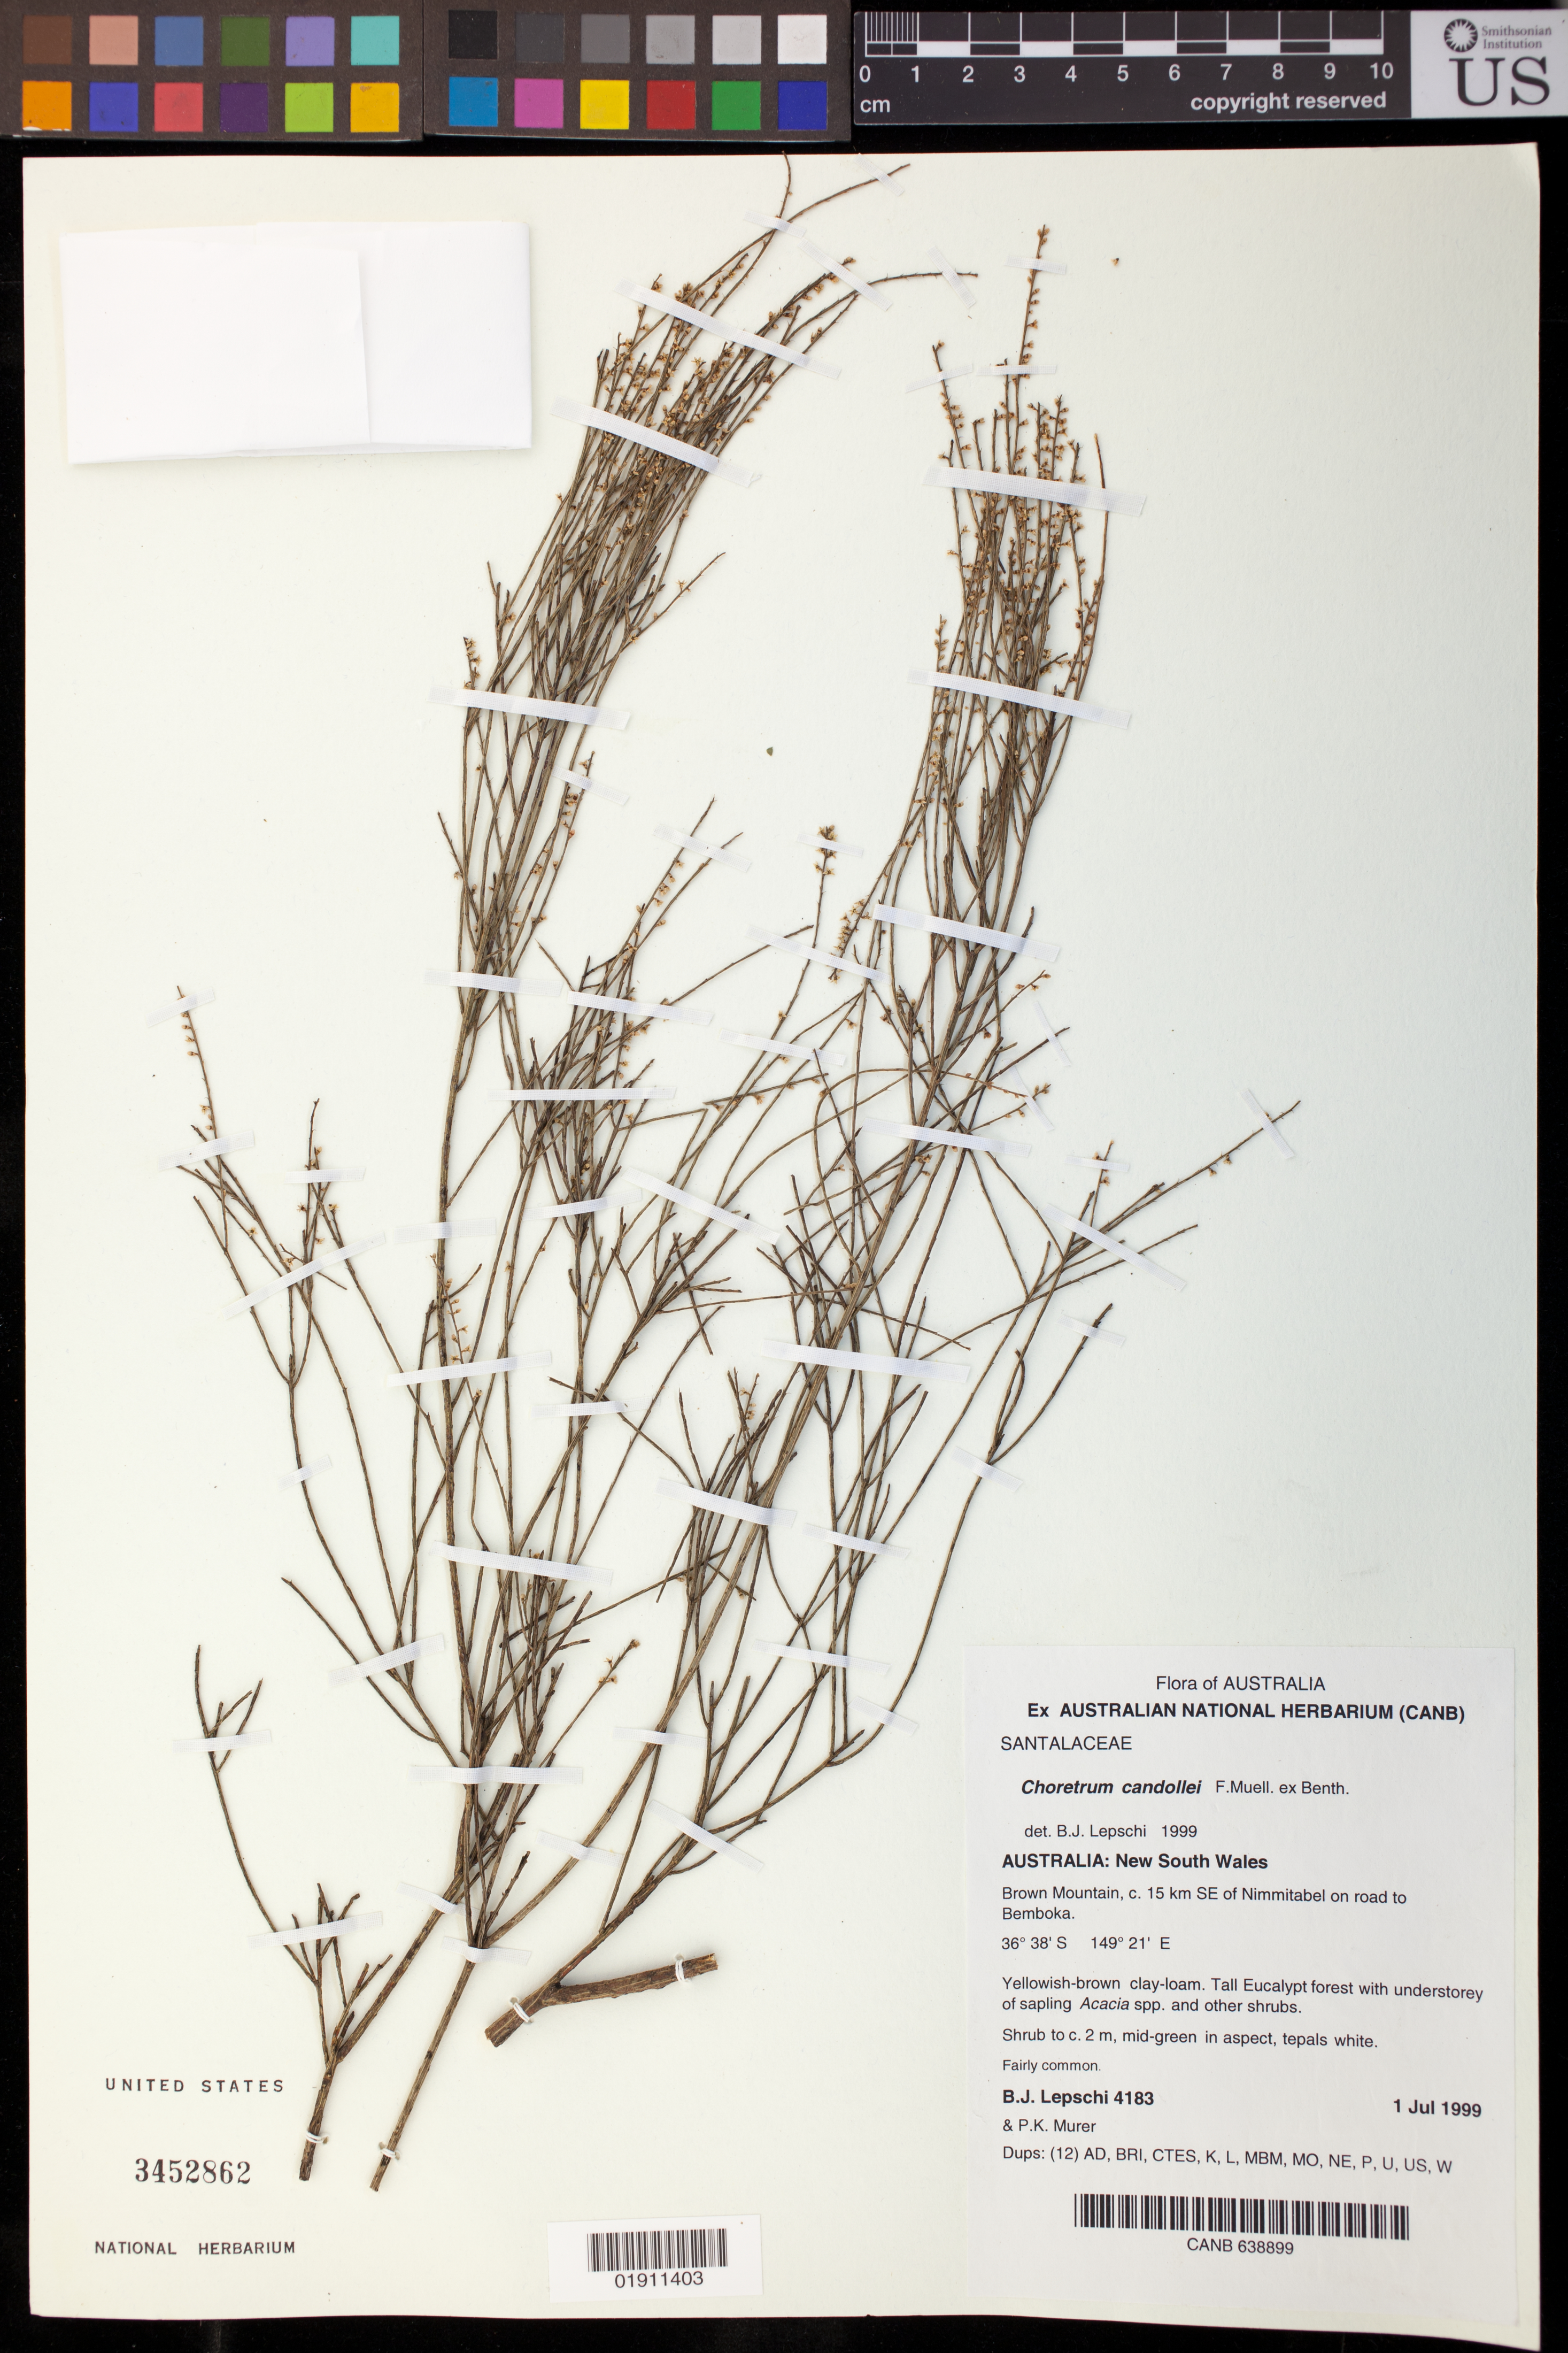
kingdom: Plantae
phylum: Tracheophyta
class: Magnoliopsida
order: Santalales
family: Amphorogynaceae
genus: Choretrum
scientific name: Choretrum candollei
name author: F. Muell. ex Benth.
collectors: B. Lepschi & P. Murer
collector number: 4183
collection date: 1999-07-01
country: Australia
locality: Brown Mountain, c. 15 km SE of Nimmitable on road to Bemboka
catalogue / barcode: US 3452862